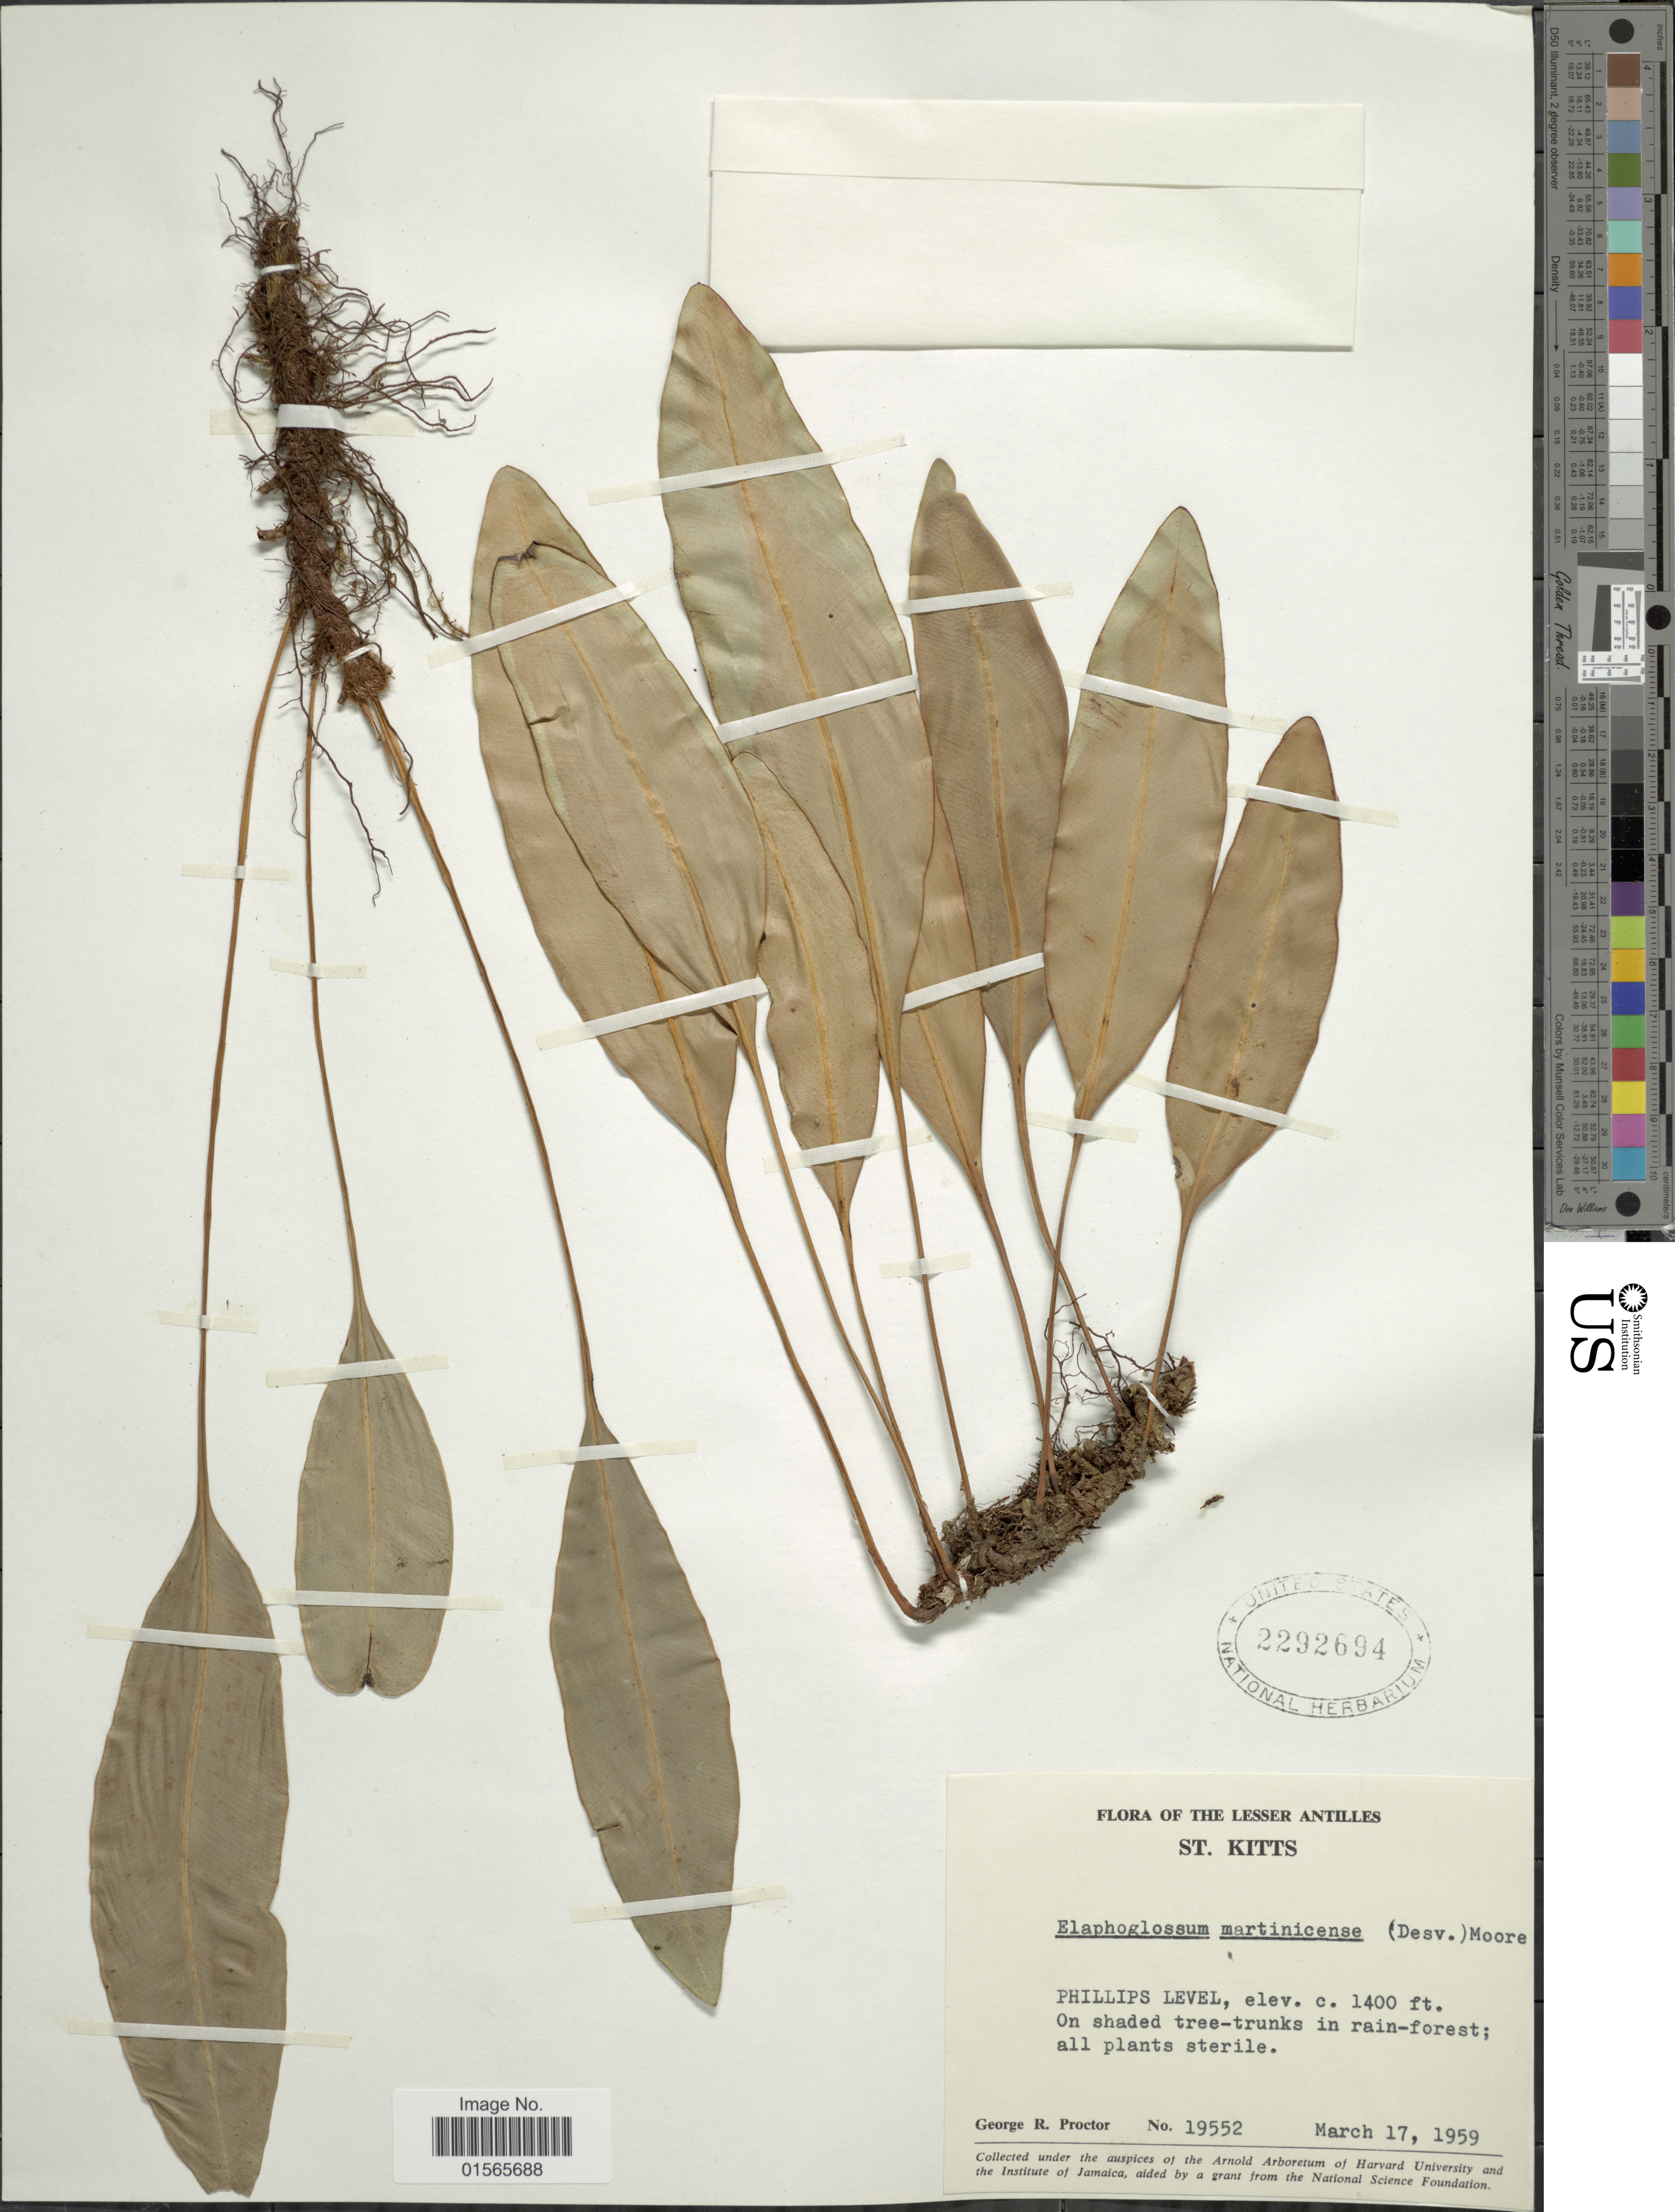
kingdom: Plantae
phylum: Tracheophyta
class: Polypodiopsida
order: Polypodiales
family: Dryopteridaceae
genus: Elaphoglossum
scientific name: Elaphoglossum martinicense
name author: (Desv.) T. Moore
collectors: G. R. Proctor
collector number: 19552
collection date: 1959-03-17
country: St. Christopher-Nevis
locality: The Lesser Antilles, St. Kitts, Phillips Level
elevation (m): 427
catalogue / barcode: US 2292694